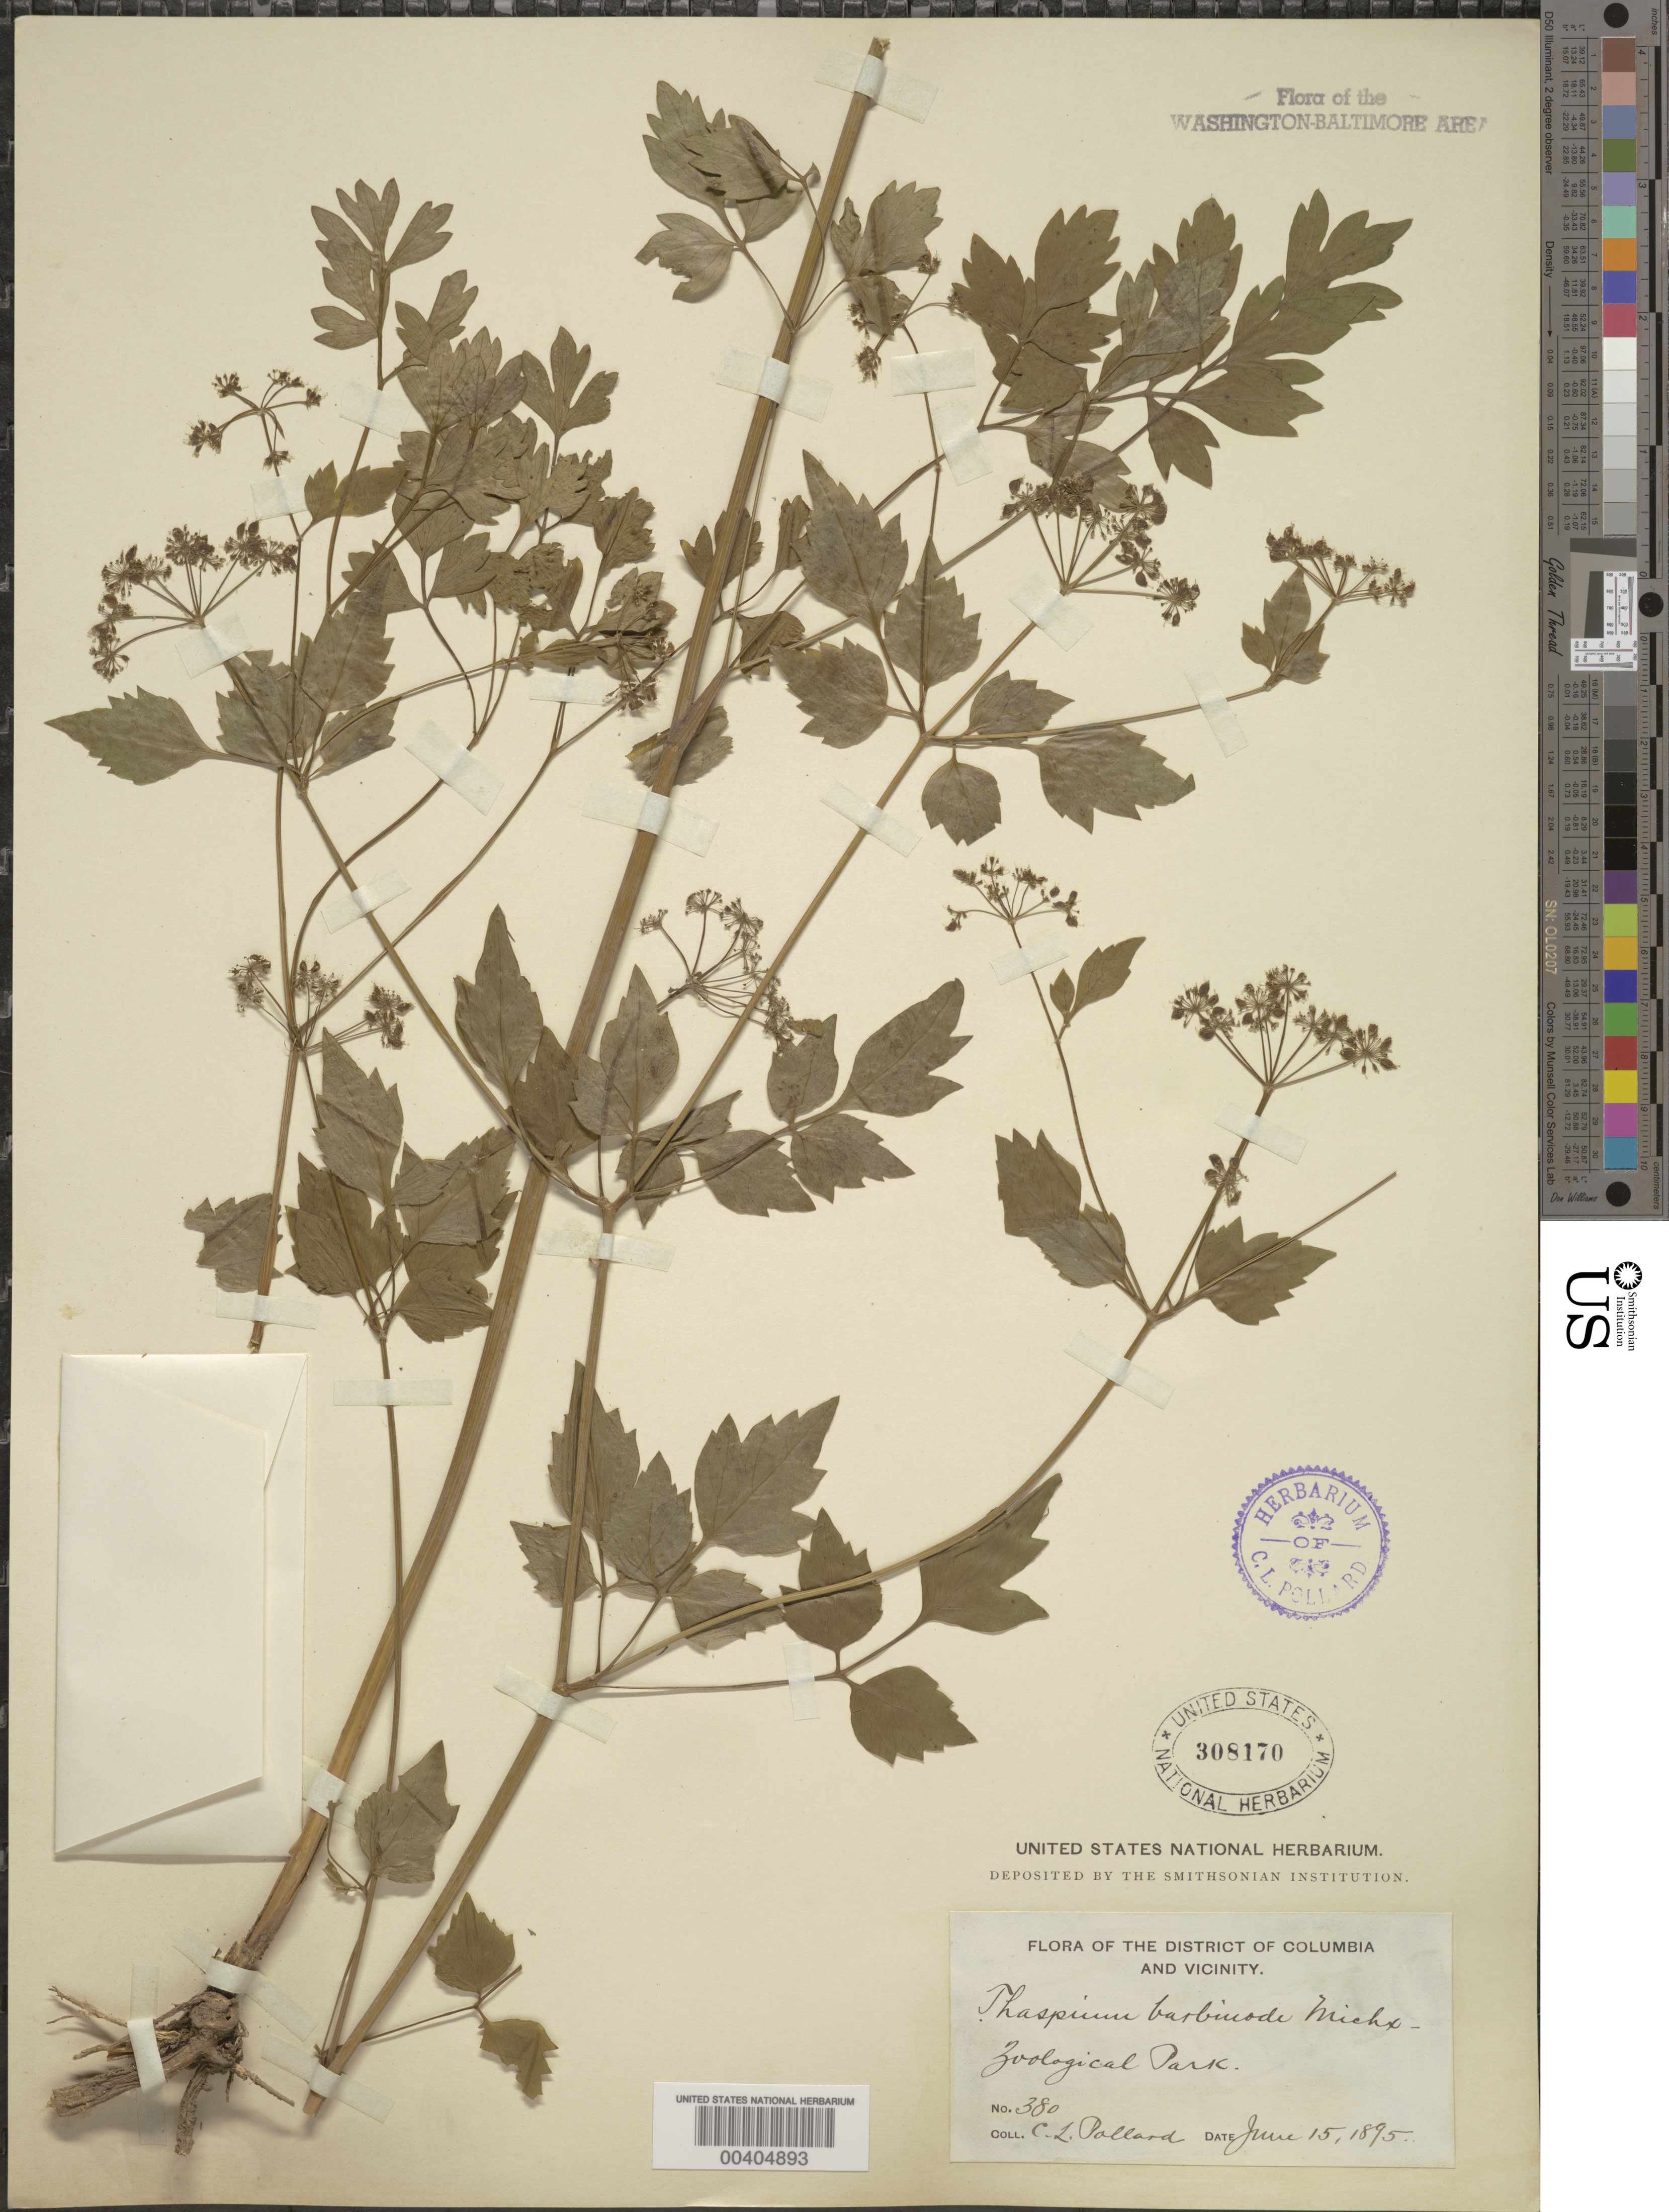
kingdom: Plantae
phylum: Tracheophyta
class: Magnoliopsida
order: Apiales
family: Apiaceae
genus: Thaspium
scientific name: Thaspium barbinode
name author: (Michx.) Nutt.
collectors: C. L. Pollard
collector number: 380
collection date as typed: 15 Jun 1895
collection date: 1895-06-15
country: United States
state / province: District of Columbia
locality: Zoological Park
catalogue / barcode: US 308170